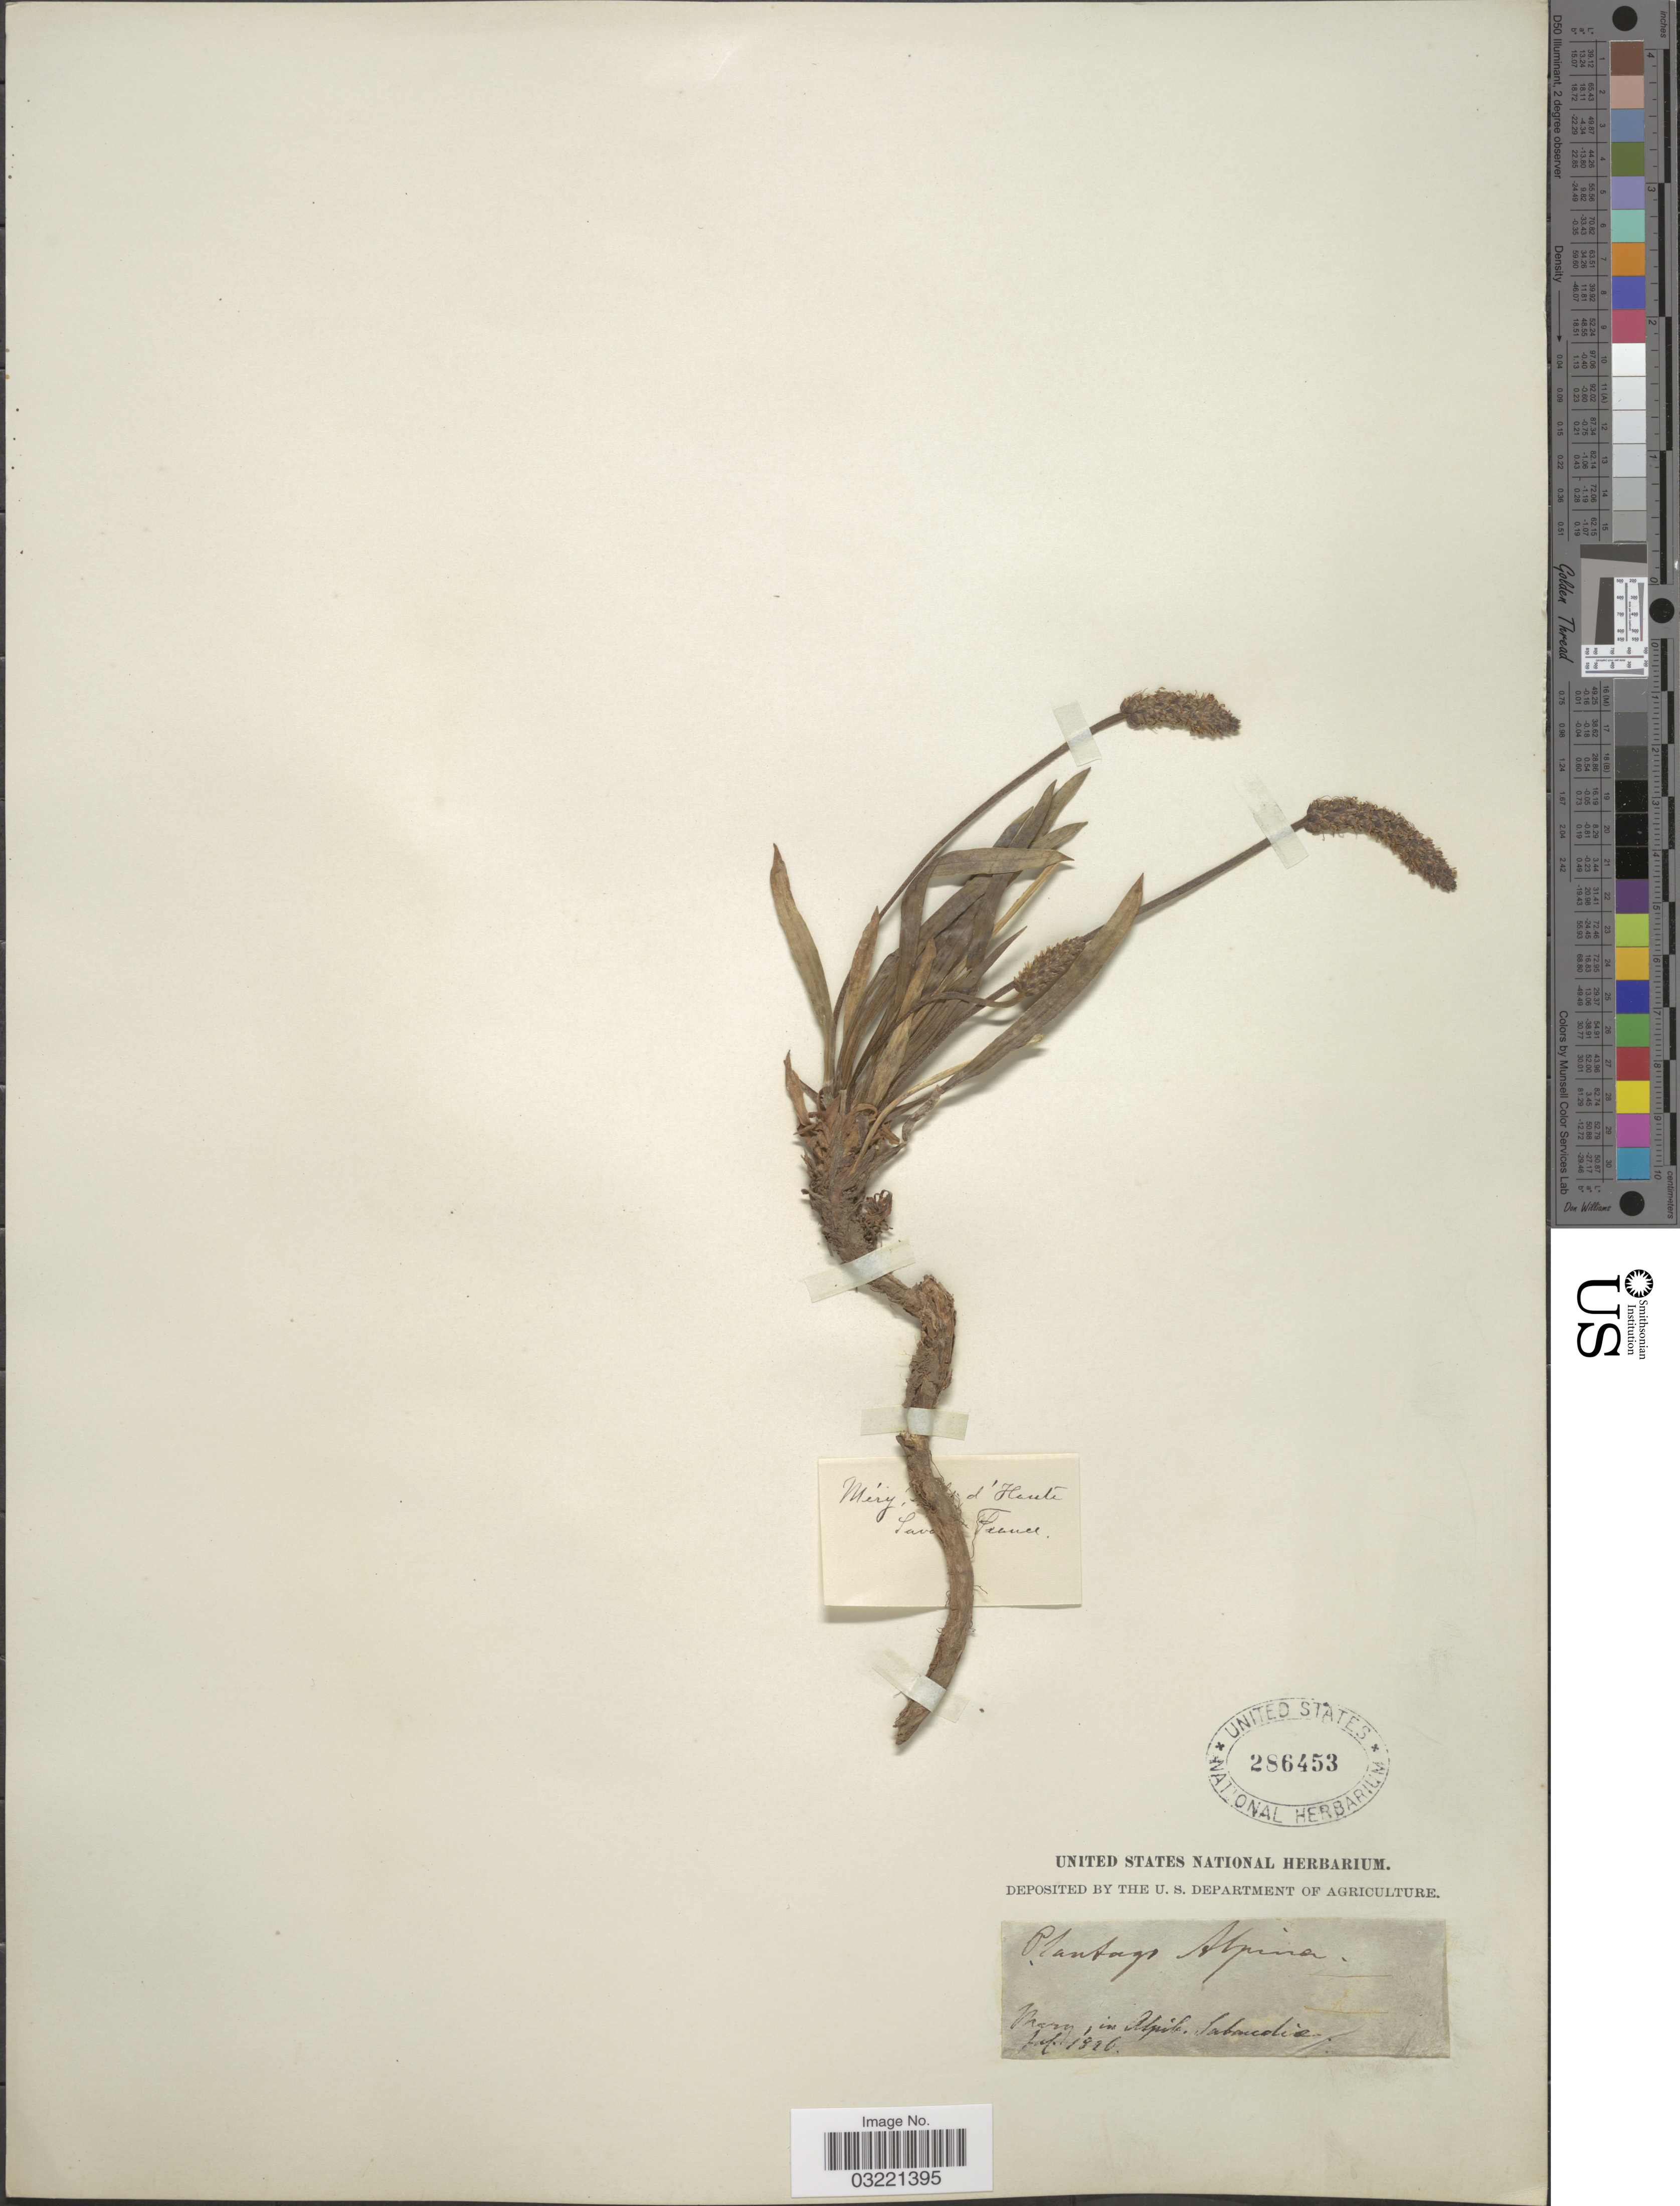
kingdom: Plantae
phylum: Tracheophyta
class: Magnoliopsida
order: Lamiales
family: Plantaginaceae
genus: Plantago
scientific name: Plantago alpina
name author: L.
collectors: ex herb. United States National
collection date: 1926-07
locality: Mary, in Alpib. Sabandia. [interpreted]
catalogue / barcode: US 286453